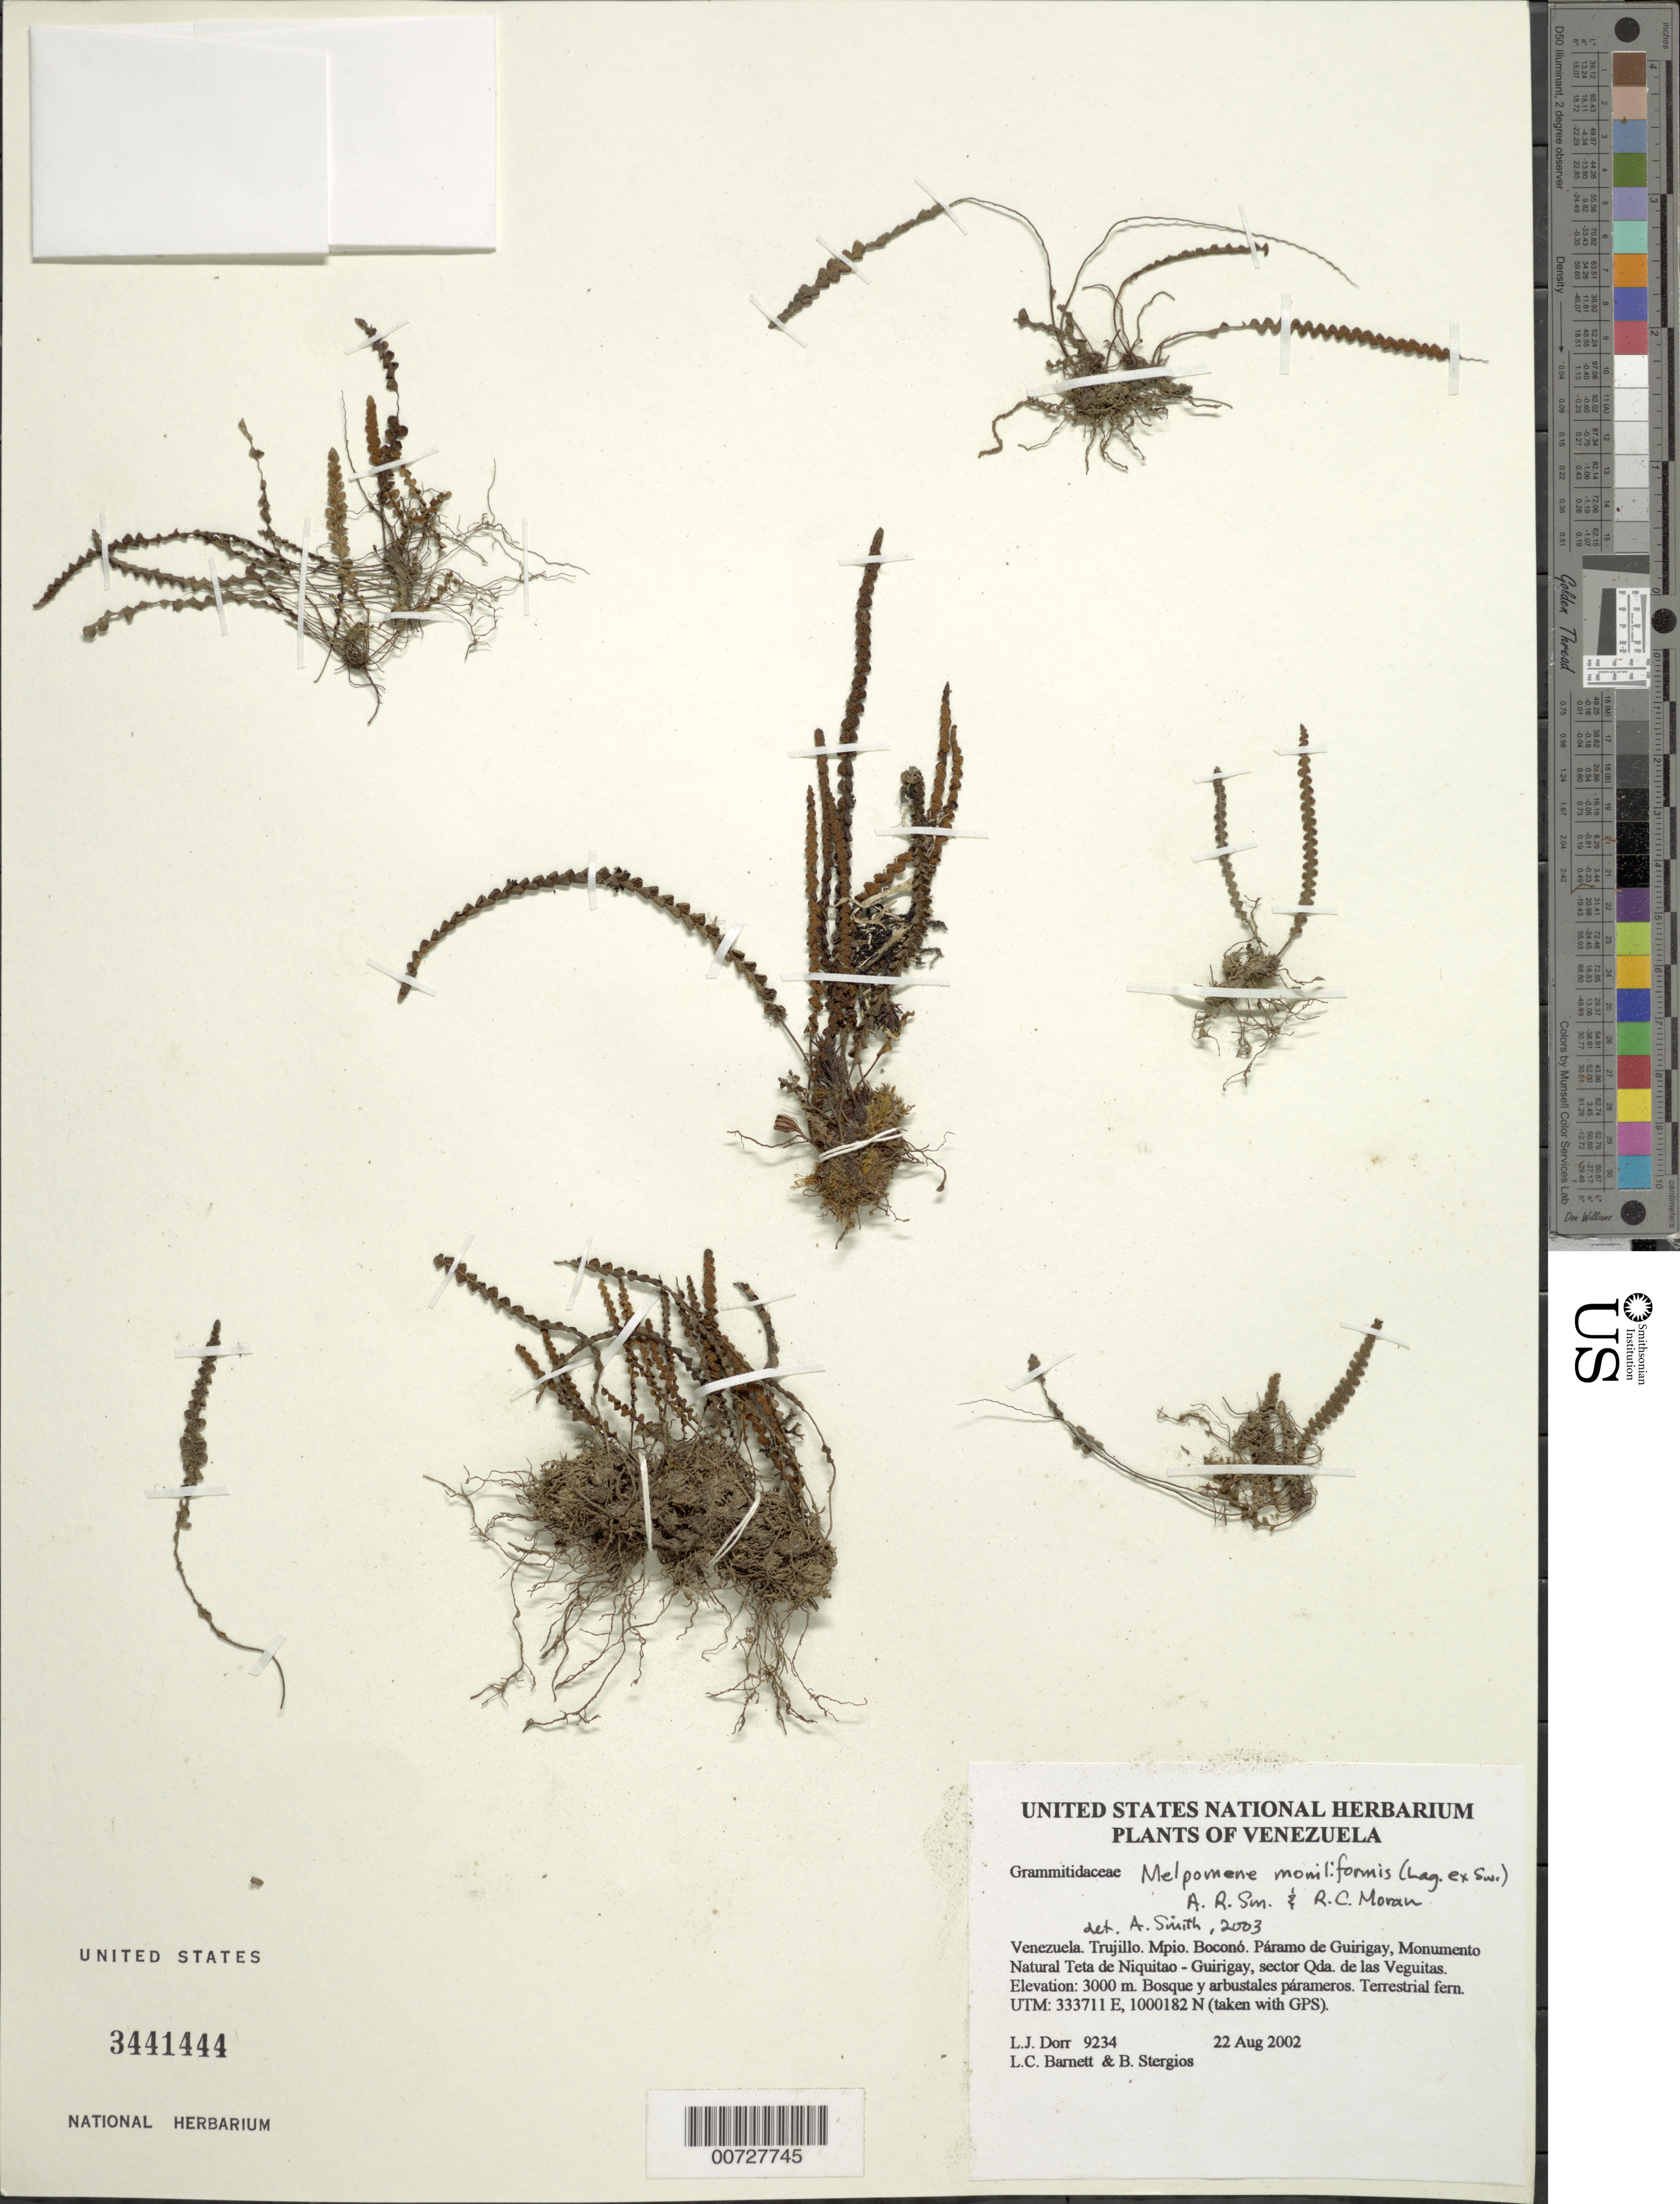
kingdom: Plantae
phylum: Tracheophyta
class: Polypodiopsida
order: Polypodiales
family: Polypodiaceae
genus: Melpomene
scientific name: Melpomene moniliformis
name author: (Lag. ex Sw.) A.R. Sm. & R.C. Moran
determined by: Smith, Alan R., (UC)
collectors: L. J. Dorr, L. C. Barnett & B. G. Stergios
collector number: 9234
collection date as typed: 22 Aug 2002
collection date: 2002-08-22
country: Venezuela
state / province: Trujillo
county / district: Boconó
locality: Páramo de Guirigay, Monumento Natural Teta de Niquitao - Guirigay, sector Las Veguitas.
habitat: Bosque y arbustales párameros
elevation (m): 3000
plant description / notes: PORT, US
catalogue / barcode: US 3441444